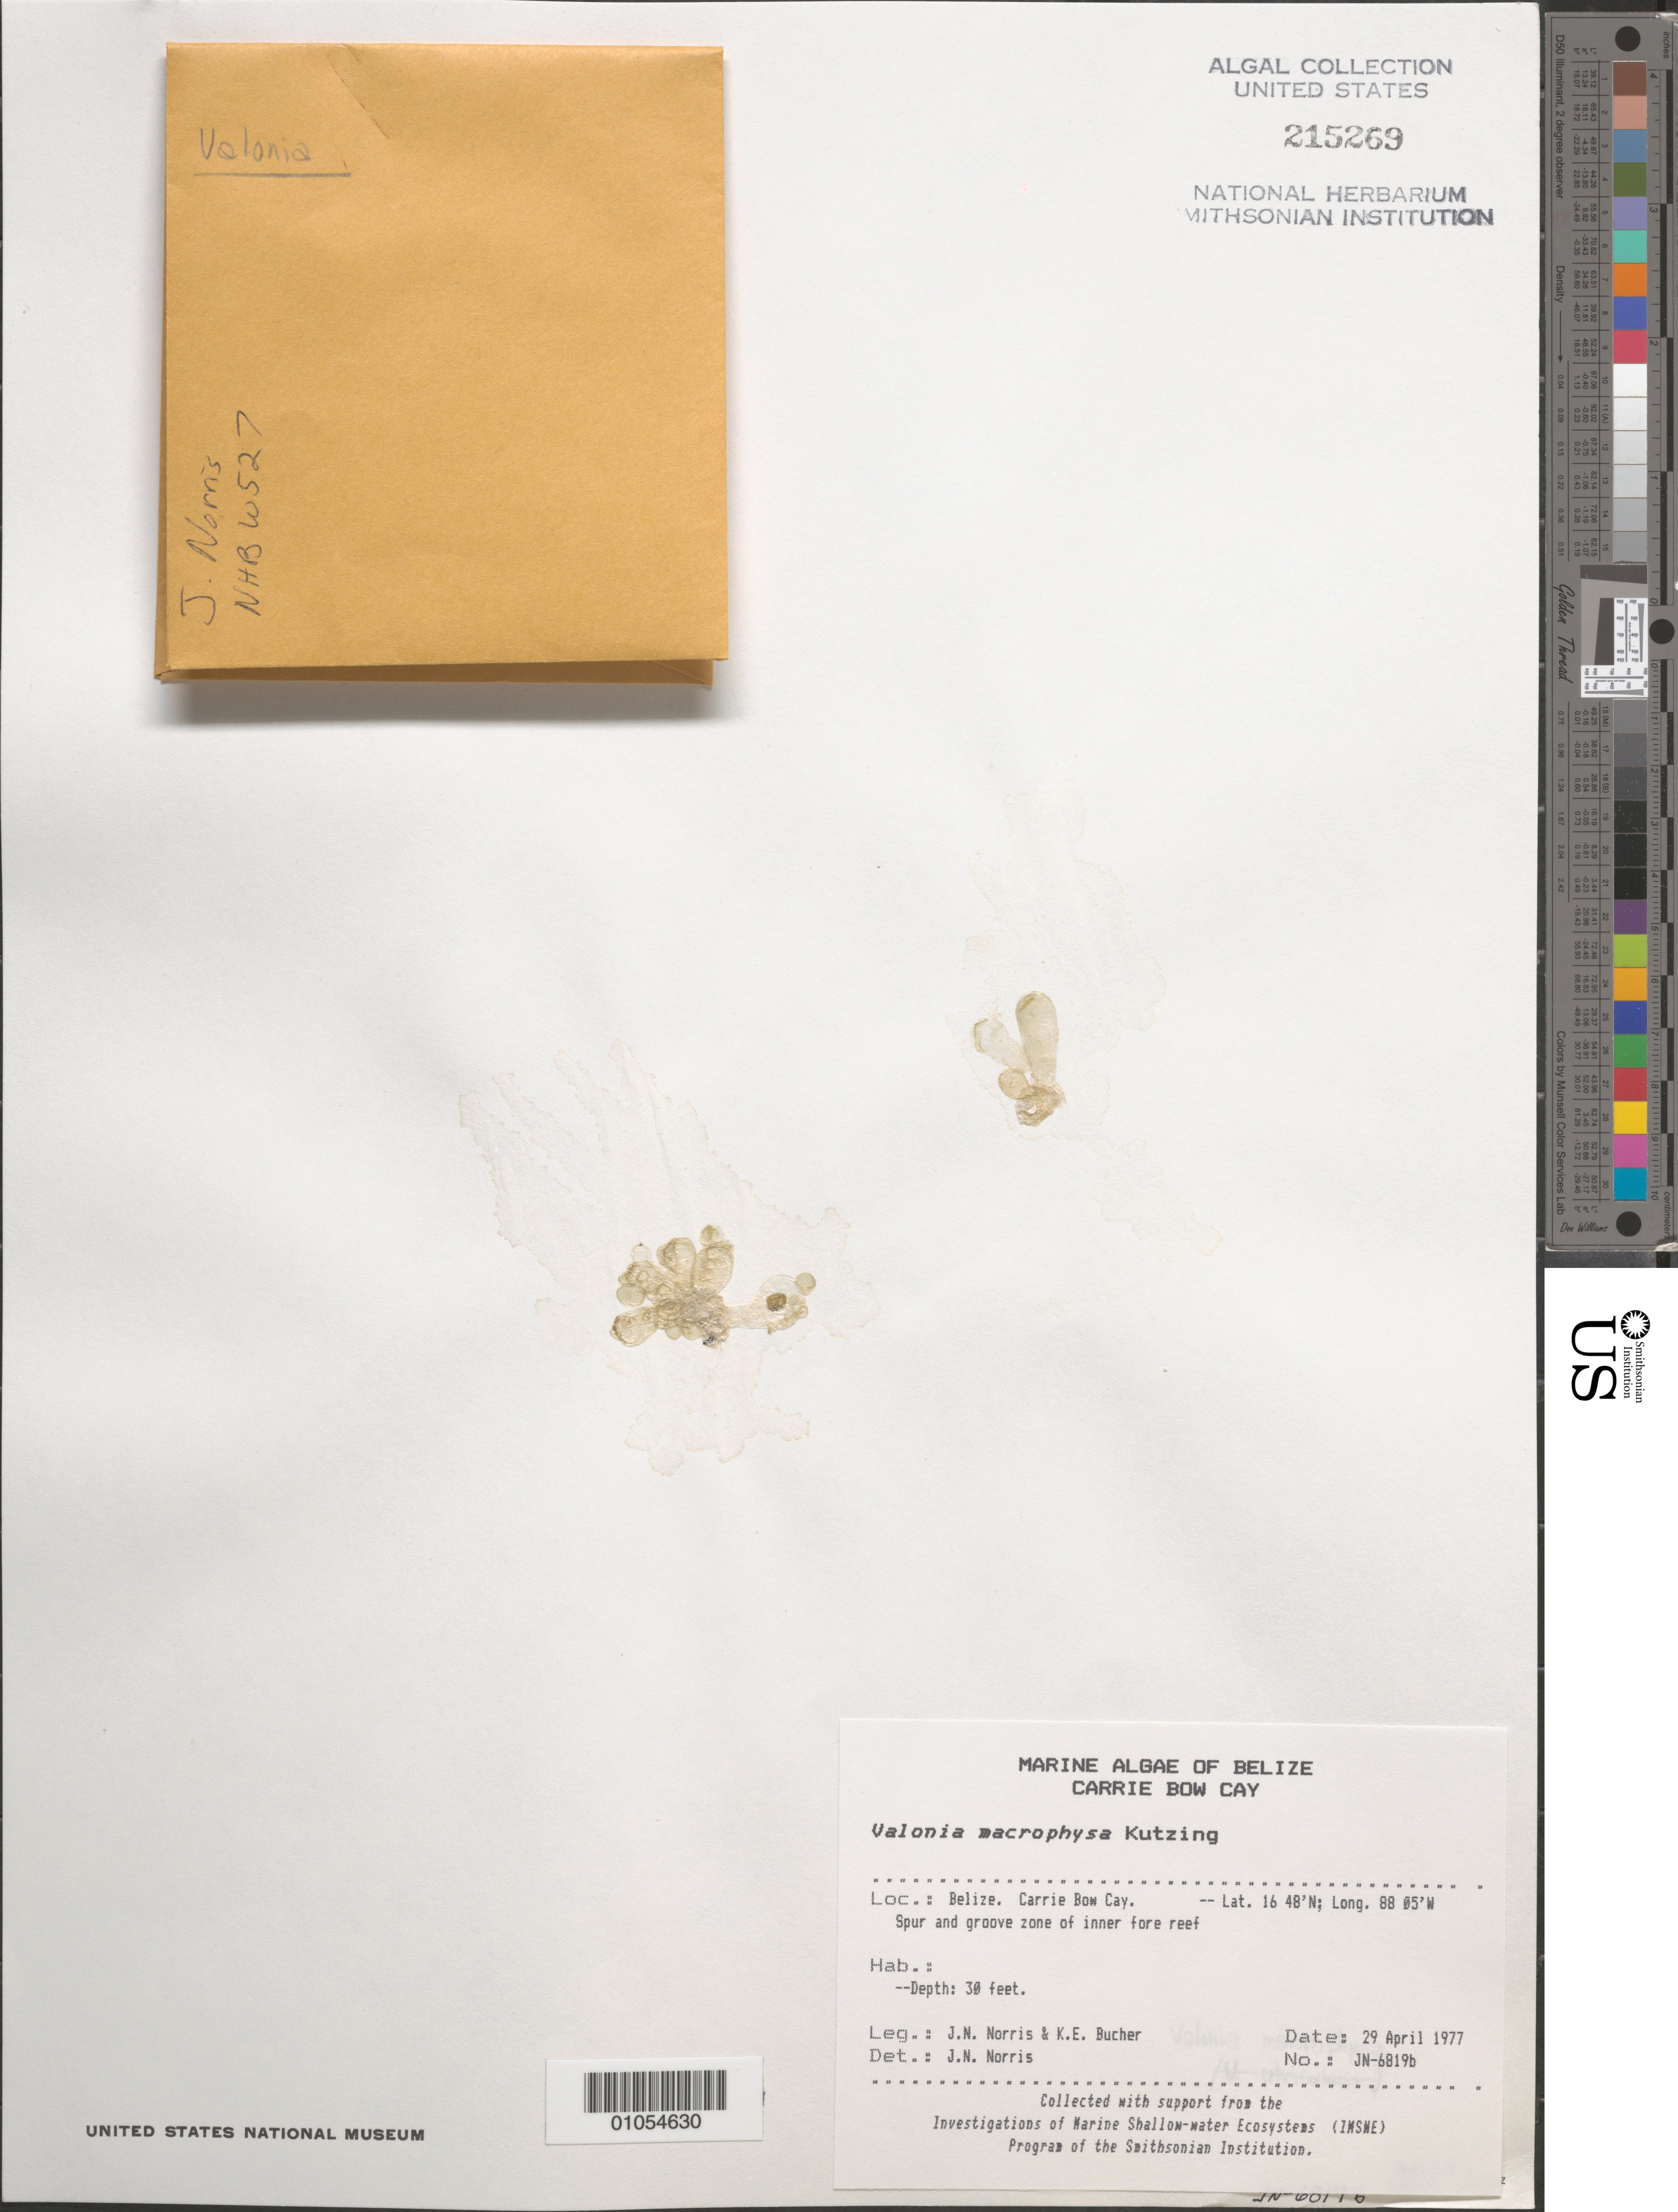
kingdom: Plantae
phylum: Chlorophyta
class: Ulvophyceae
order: Siphonocladales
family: Valoniaceae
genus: Valonia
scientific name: Valonia macrophysa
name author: Kütz.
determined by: Norris, James N.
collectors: J. N. Norris & K. E. Bucher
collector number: JN-6819B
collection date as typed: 29 Apr 1977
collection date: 1977-04-29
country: Belize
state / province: Stann Creek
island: Carrie Bow Cay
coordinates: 16 48'N, 88 05'W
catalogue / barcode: US 215269